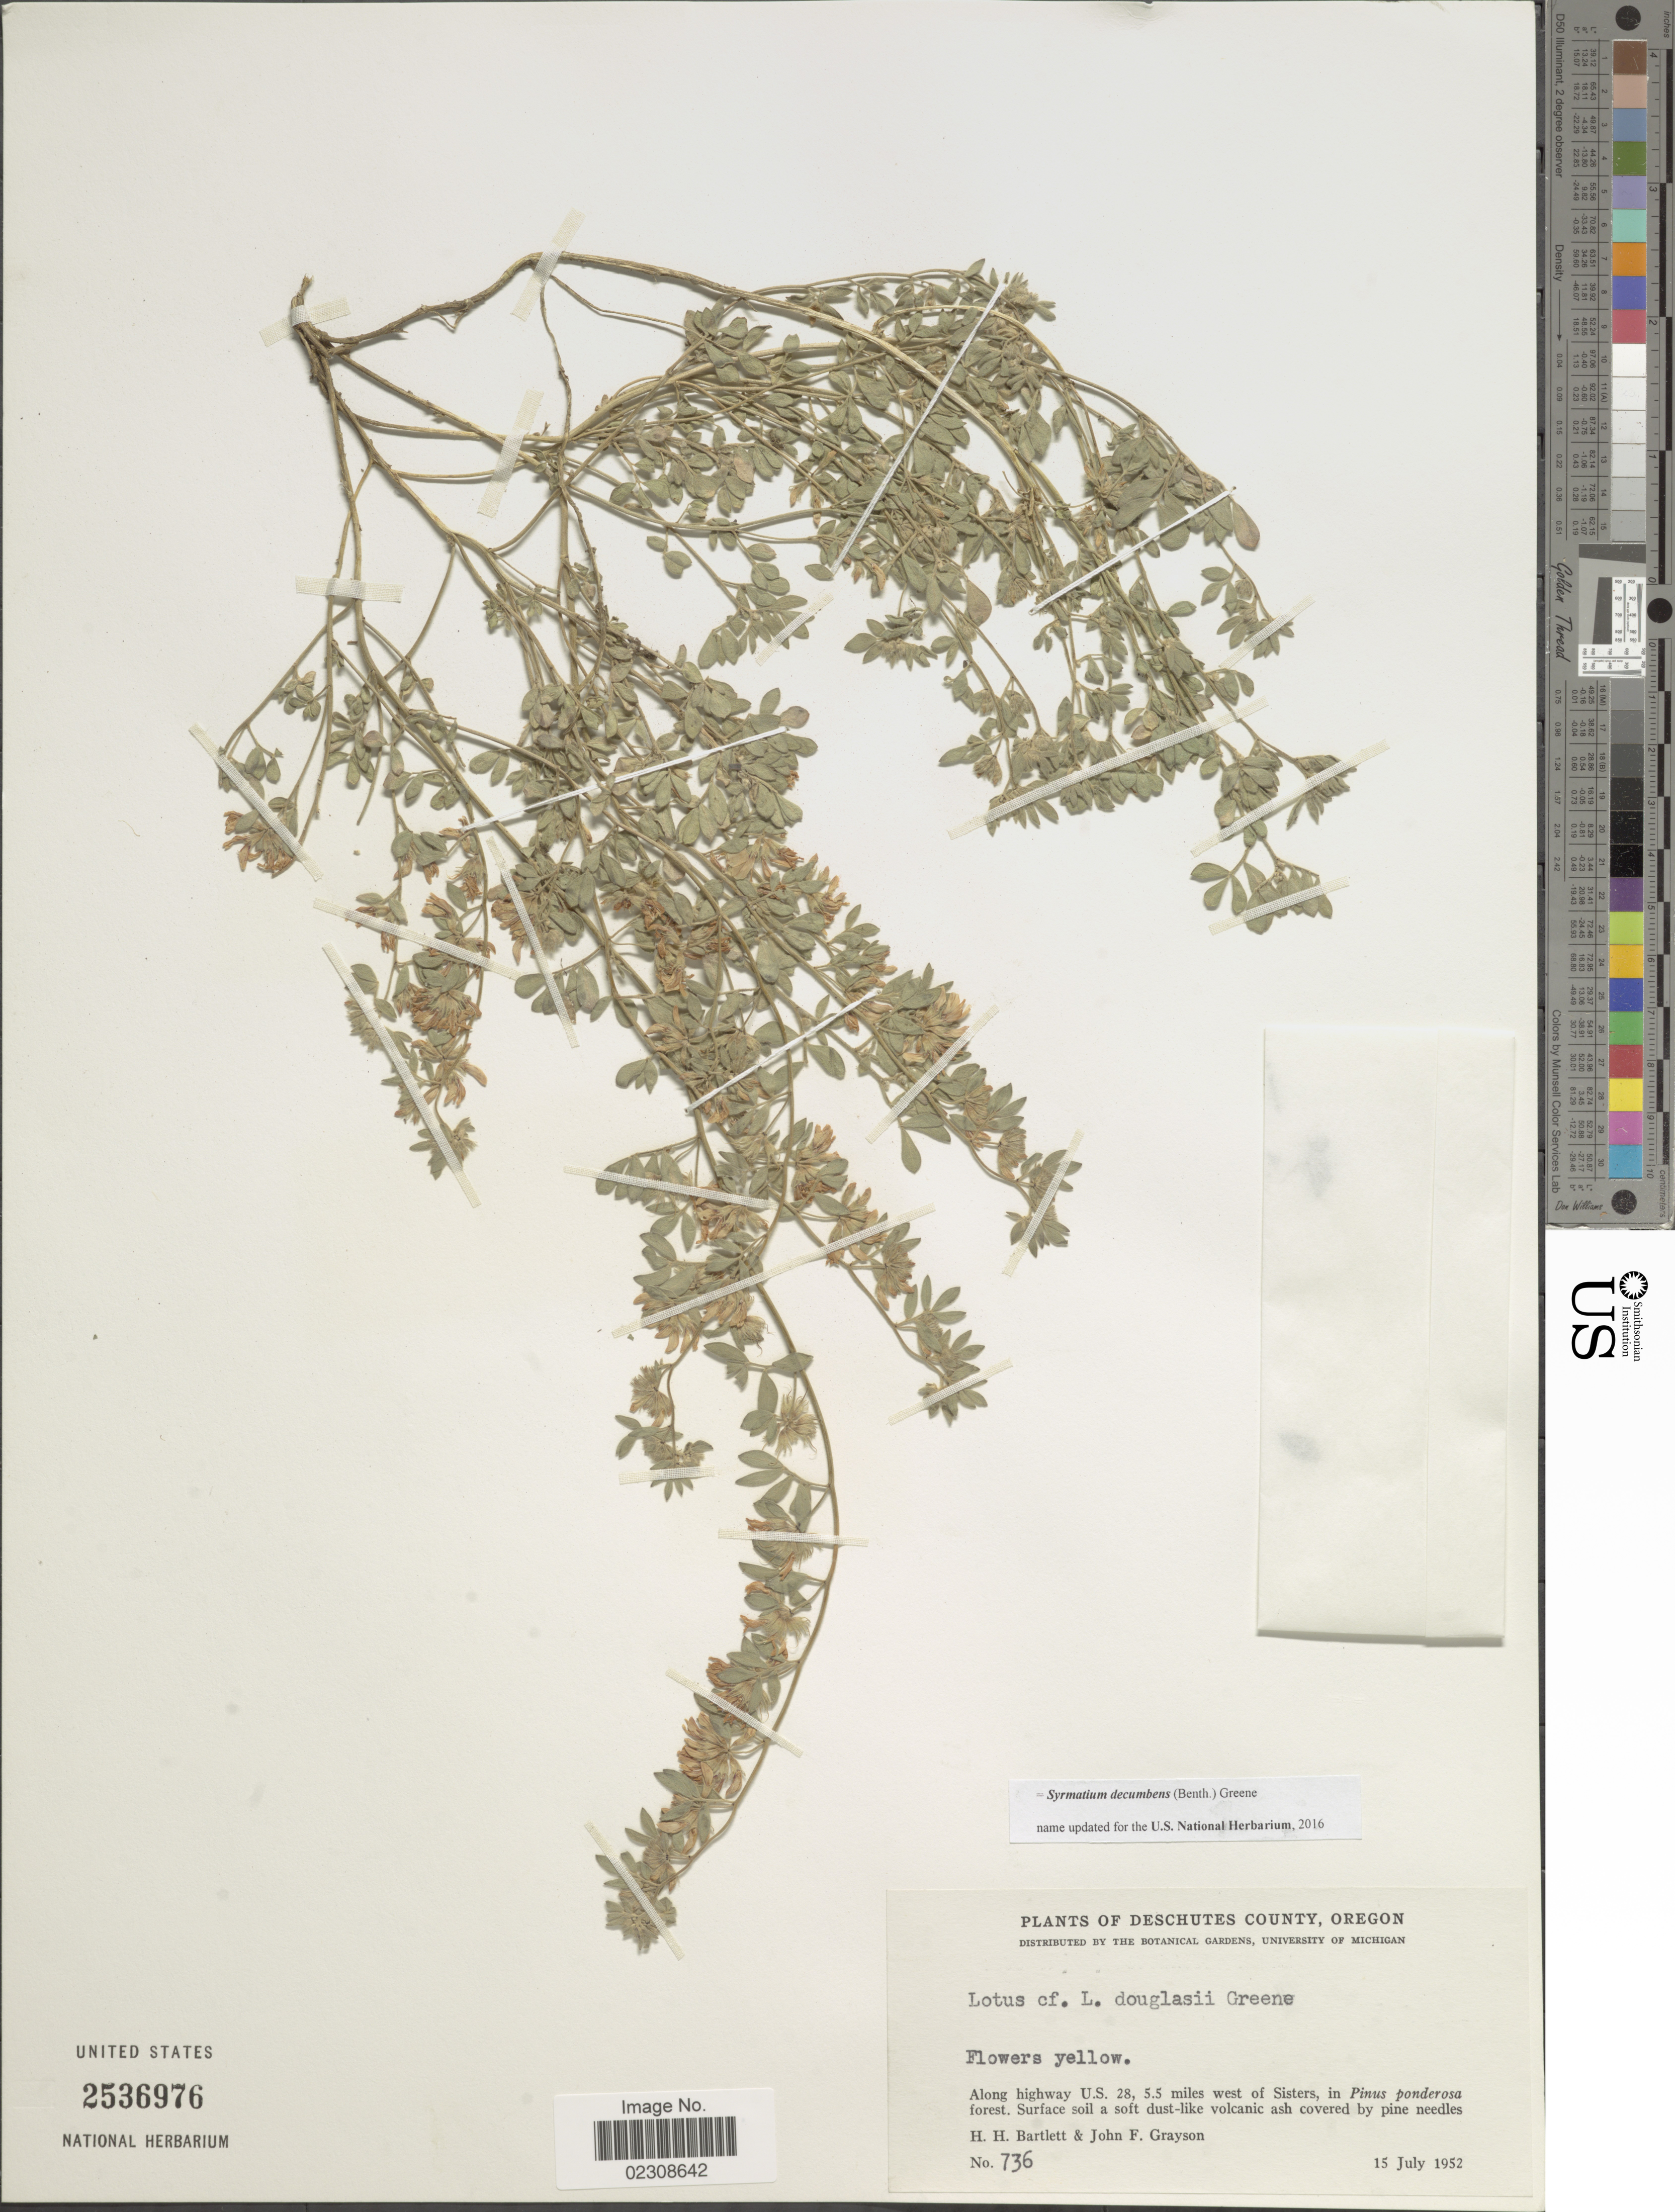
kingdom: Plantae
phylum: Tracheophyta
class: Magnoliopsida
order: Fabales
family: Fabaceae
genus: Syrmatium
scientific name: Syrmatium decumbens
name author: (Benth.) Greene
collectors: H. H. Bartlett & J. Grayson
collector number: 736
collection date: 1952-07-15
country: United States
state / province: Oregon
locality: Deschutes County. Along highway U.S. 28, 5.5 miles west of Sisters.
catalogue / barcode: US 2536976